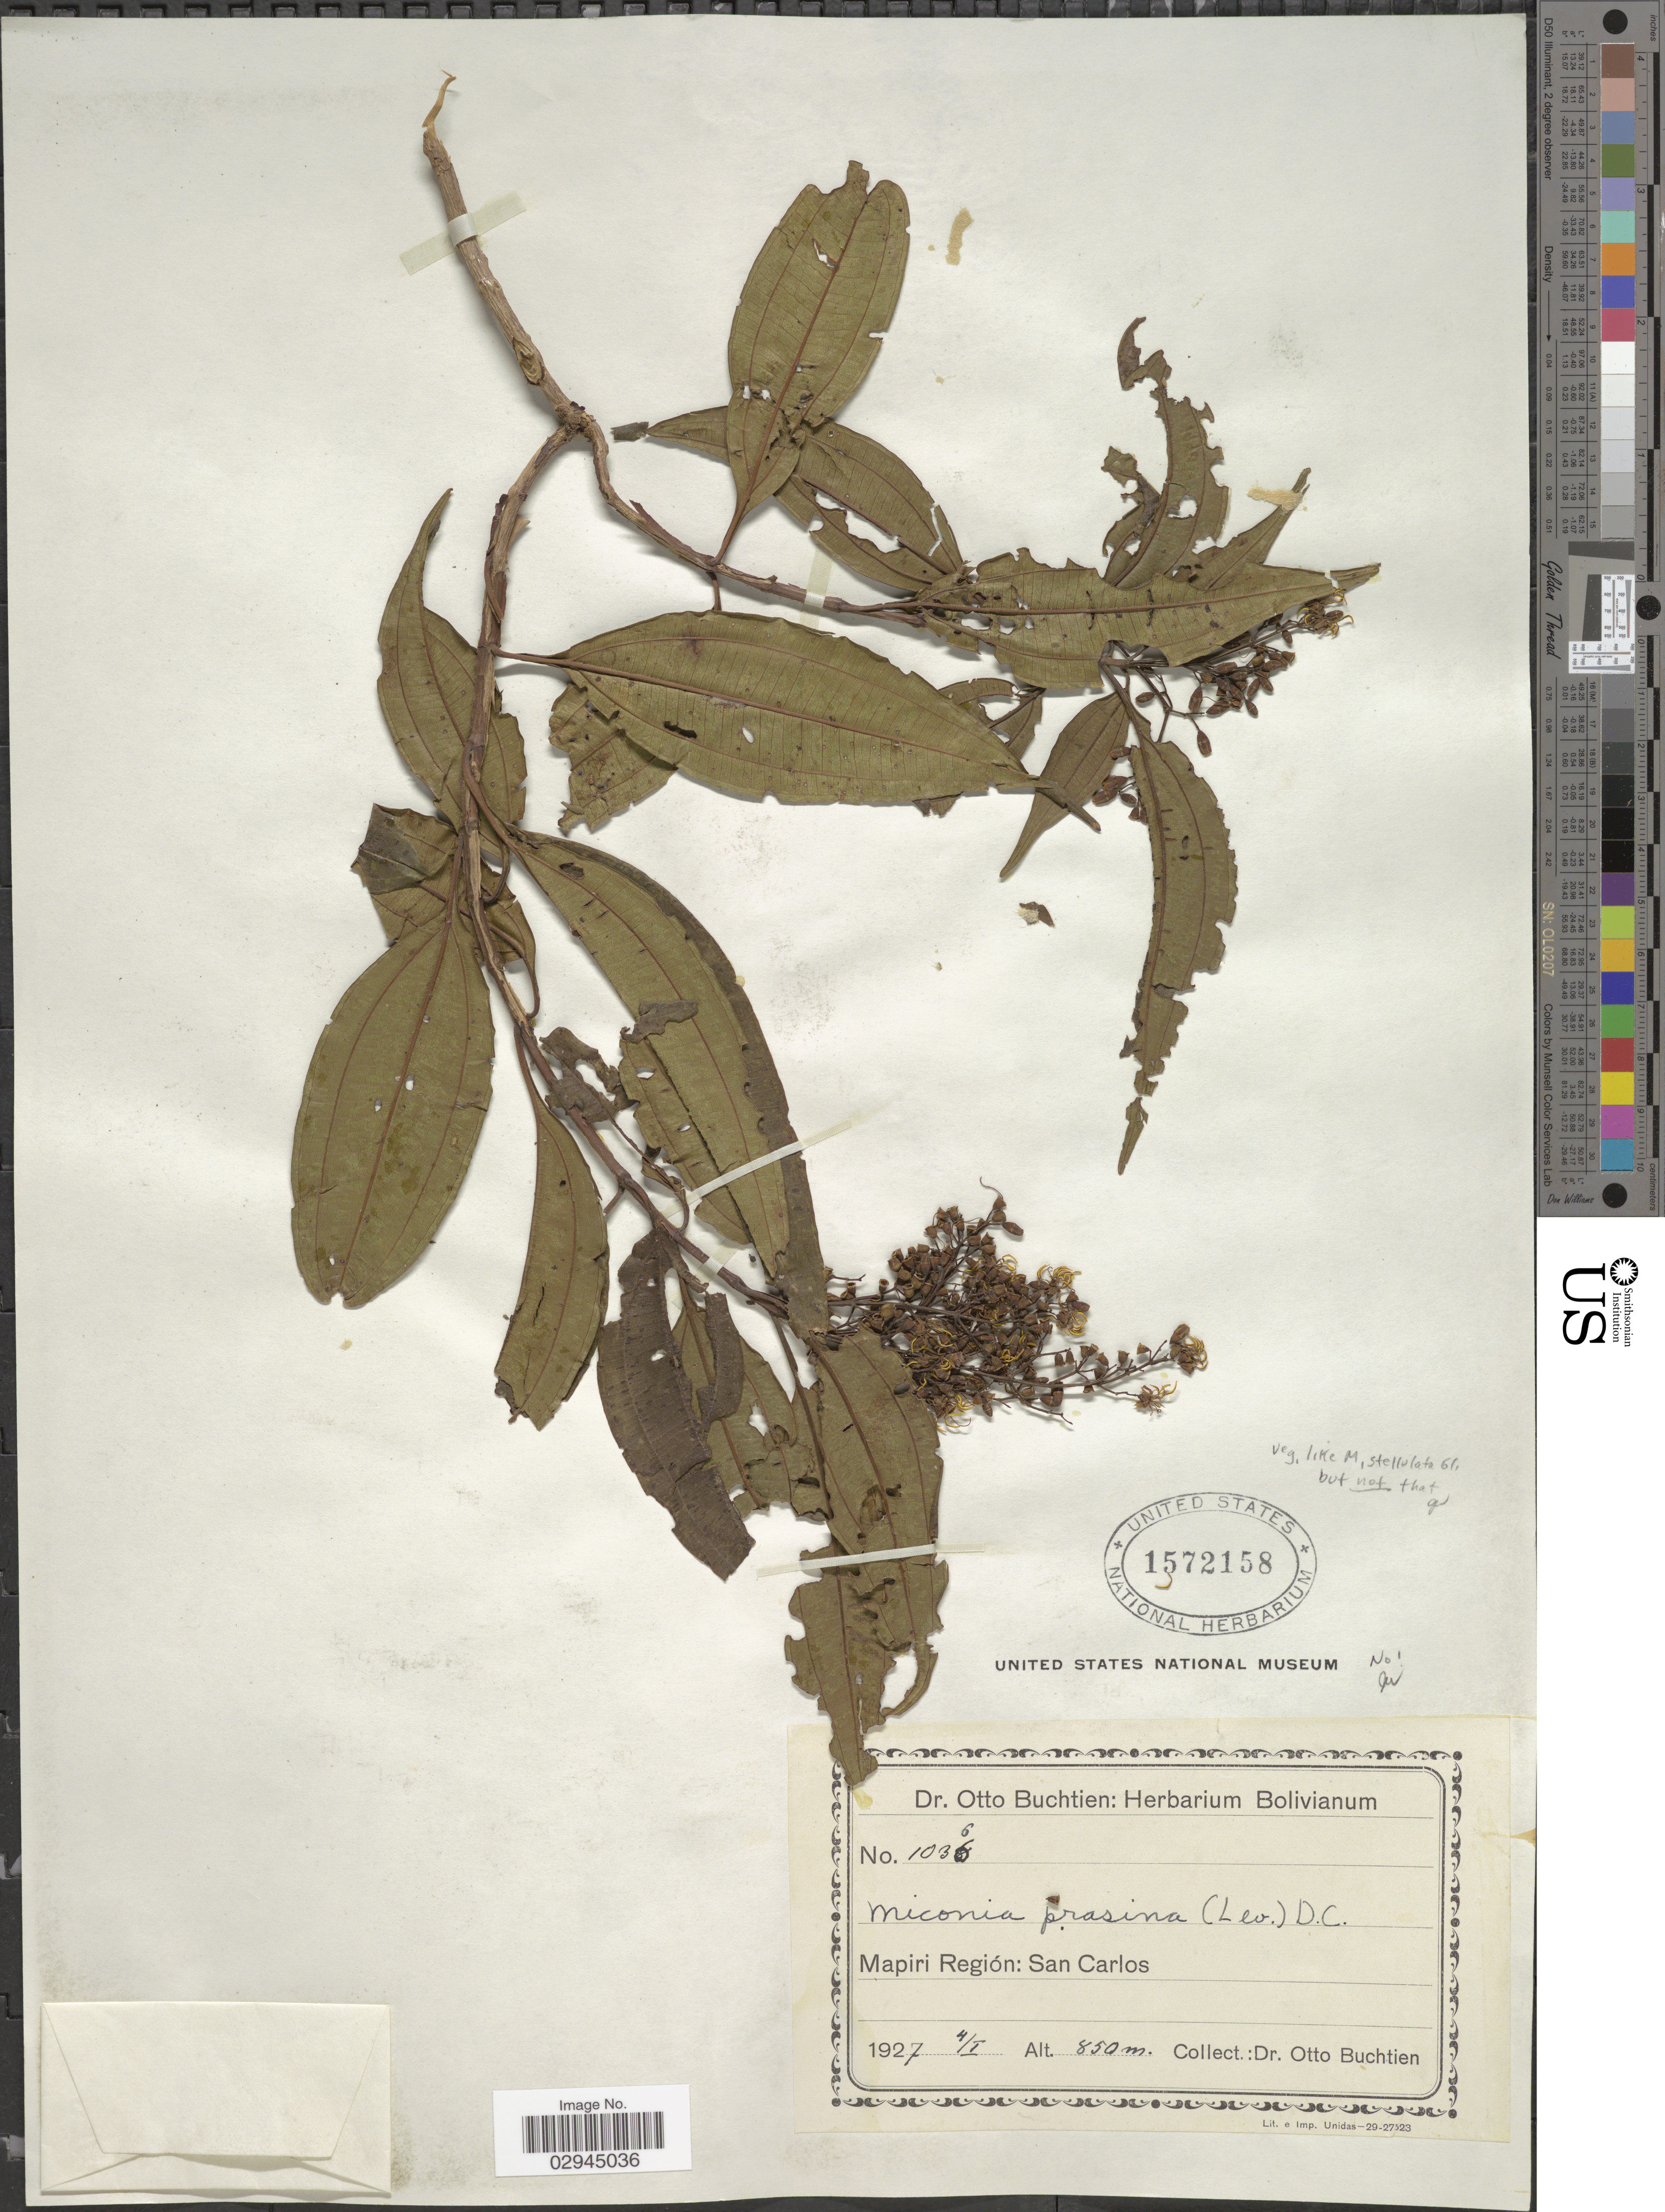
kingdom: Plantae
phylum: Tracheophyta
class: Magnoliopsida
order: Myrtales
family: Melastomataceae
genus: Miconia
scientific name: Miconia sp.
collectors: O. Buchtien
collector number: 1036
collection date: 1927-01-04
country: Bolivia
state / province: La Paz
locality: Mapiri Región: San Carlos.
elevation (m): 850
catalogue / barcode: US 1572158